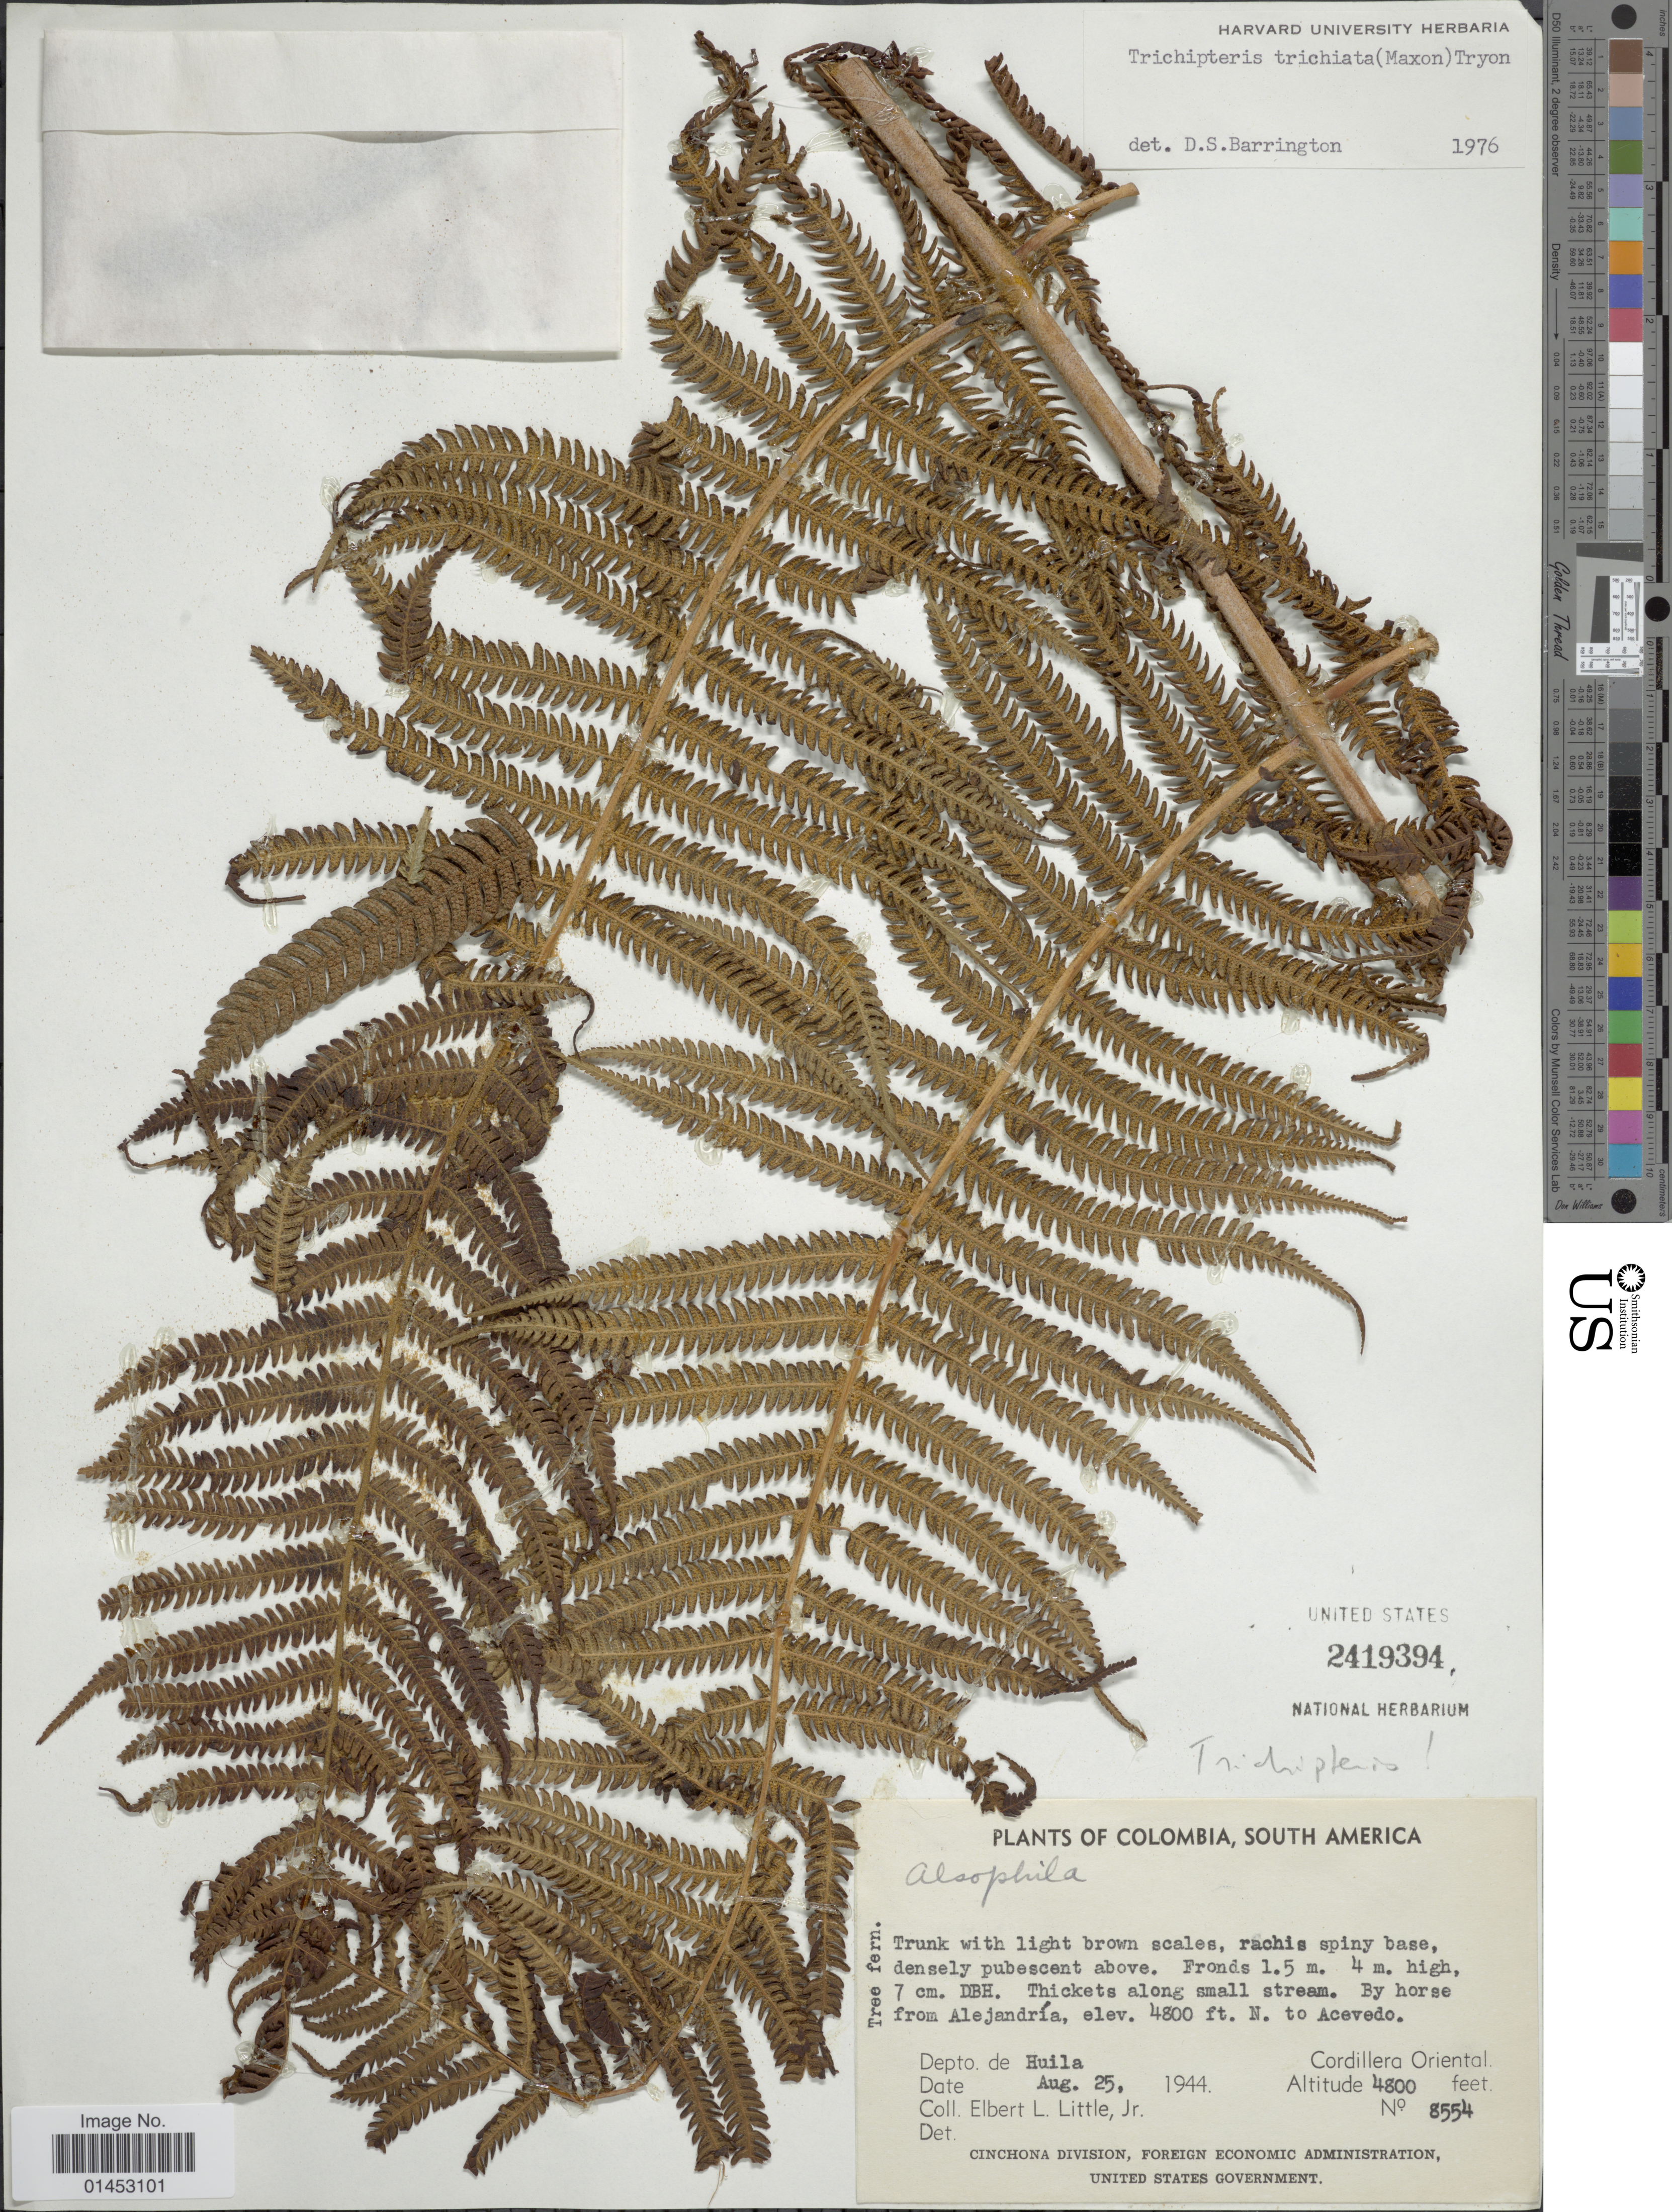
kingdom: Plantae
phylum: Tracheophyta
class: Polypodiopsida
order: Cyatheales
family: Cyatheaceae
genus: Cyathea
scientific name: Cyathea trichiata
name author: (Maxon) Domin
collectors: E. L. Little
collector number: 8554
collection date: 1944-08-25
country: Colombia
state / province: Huila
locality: By horse from Alejandría, Cordillera Oriental, depto Huila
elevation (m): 1463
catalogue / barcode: US 2419394